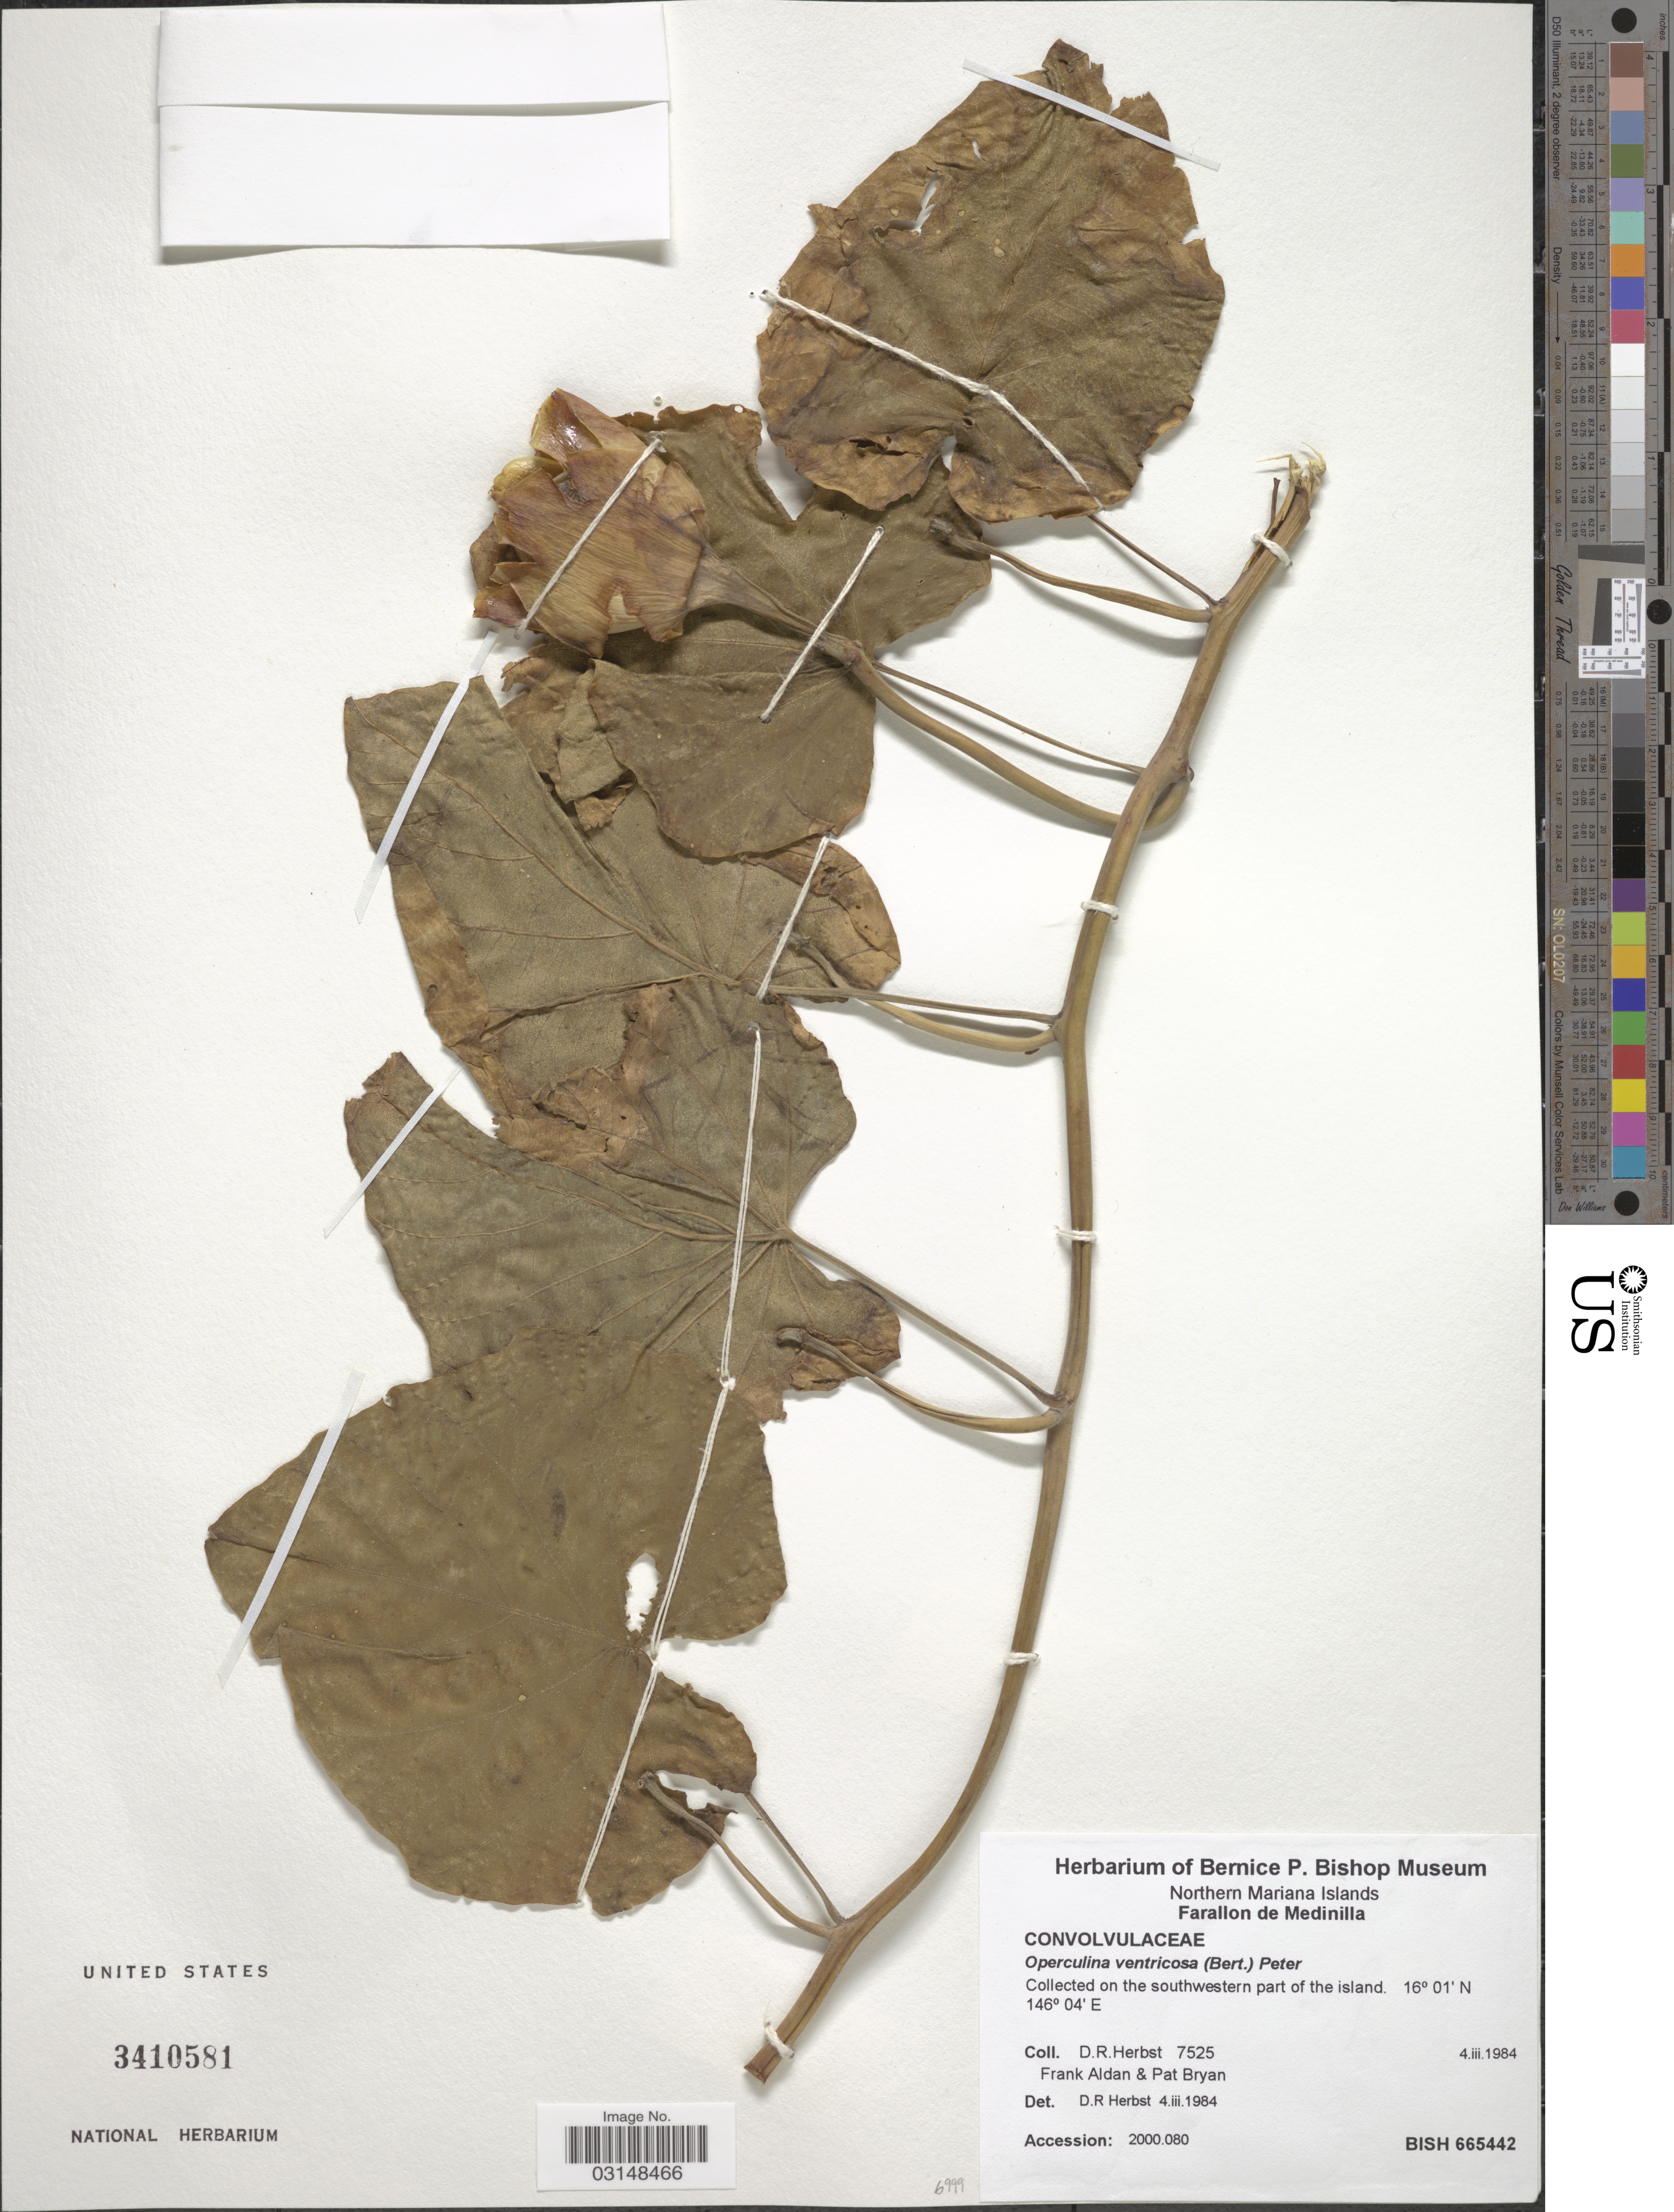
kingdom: Plantae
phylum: Tracheophyta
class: Magnoliopsida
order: Solanales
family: Convolvulaceae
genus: Operculina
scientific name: Operculina ventricosa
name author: (Aubl.) Barb. Rodr.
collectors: D. R. Herbst, F. Aldan & P. Bryan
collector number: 7525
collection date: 1984-03-04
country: Northern Mariana Islands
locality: Farallon de Medinilla, on the southwestern part of the island.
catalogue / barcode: US 3410581